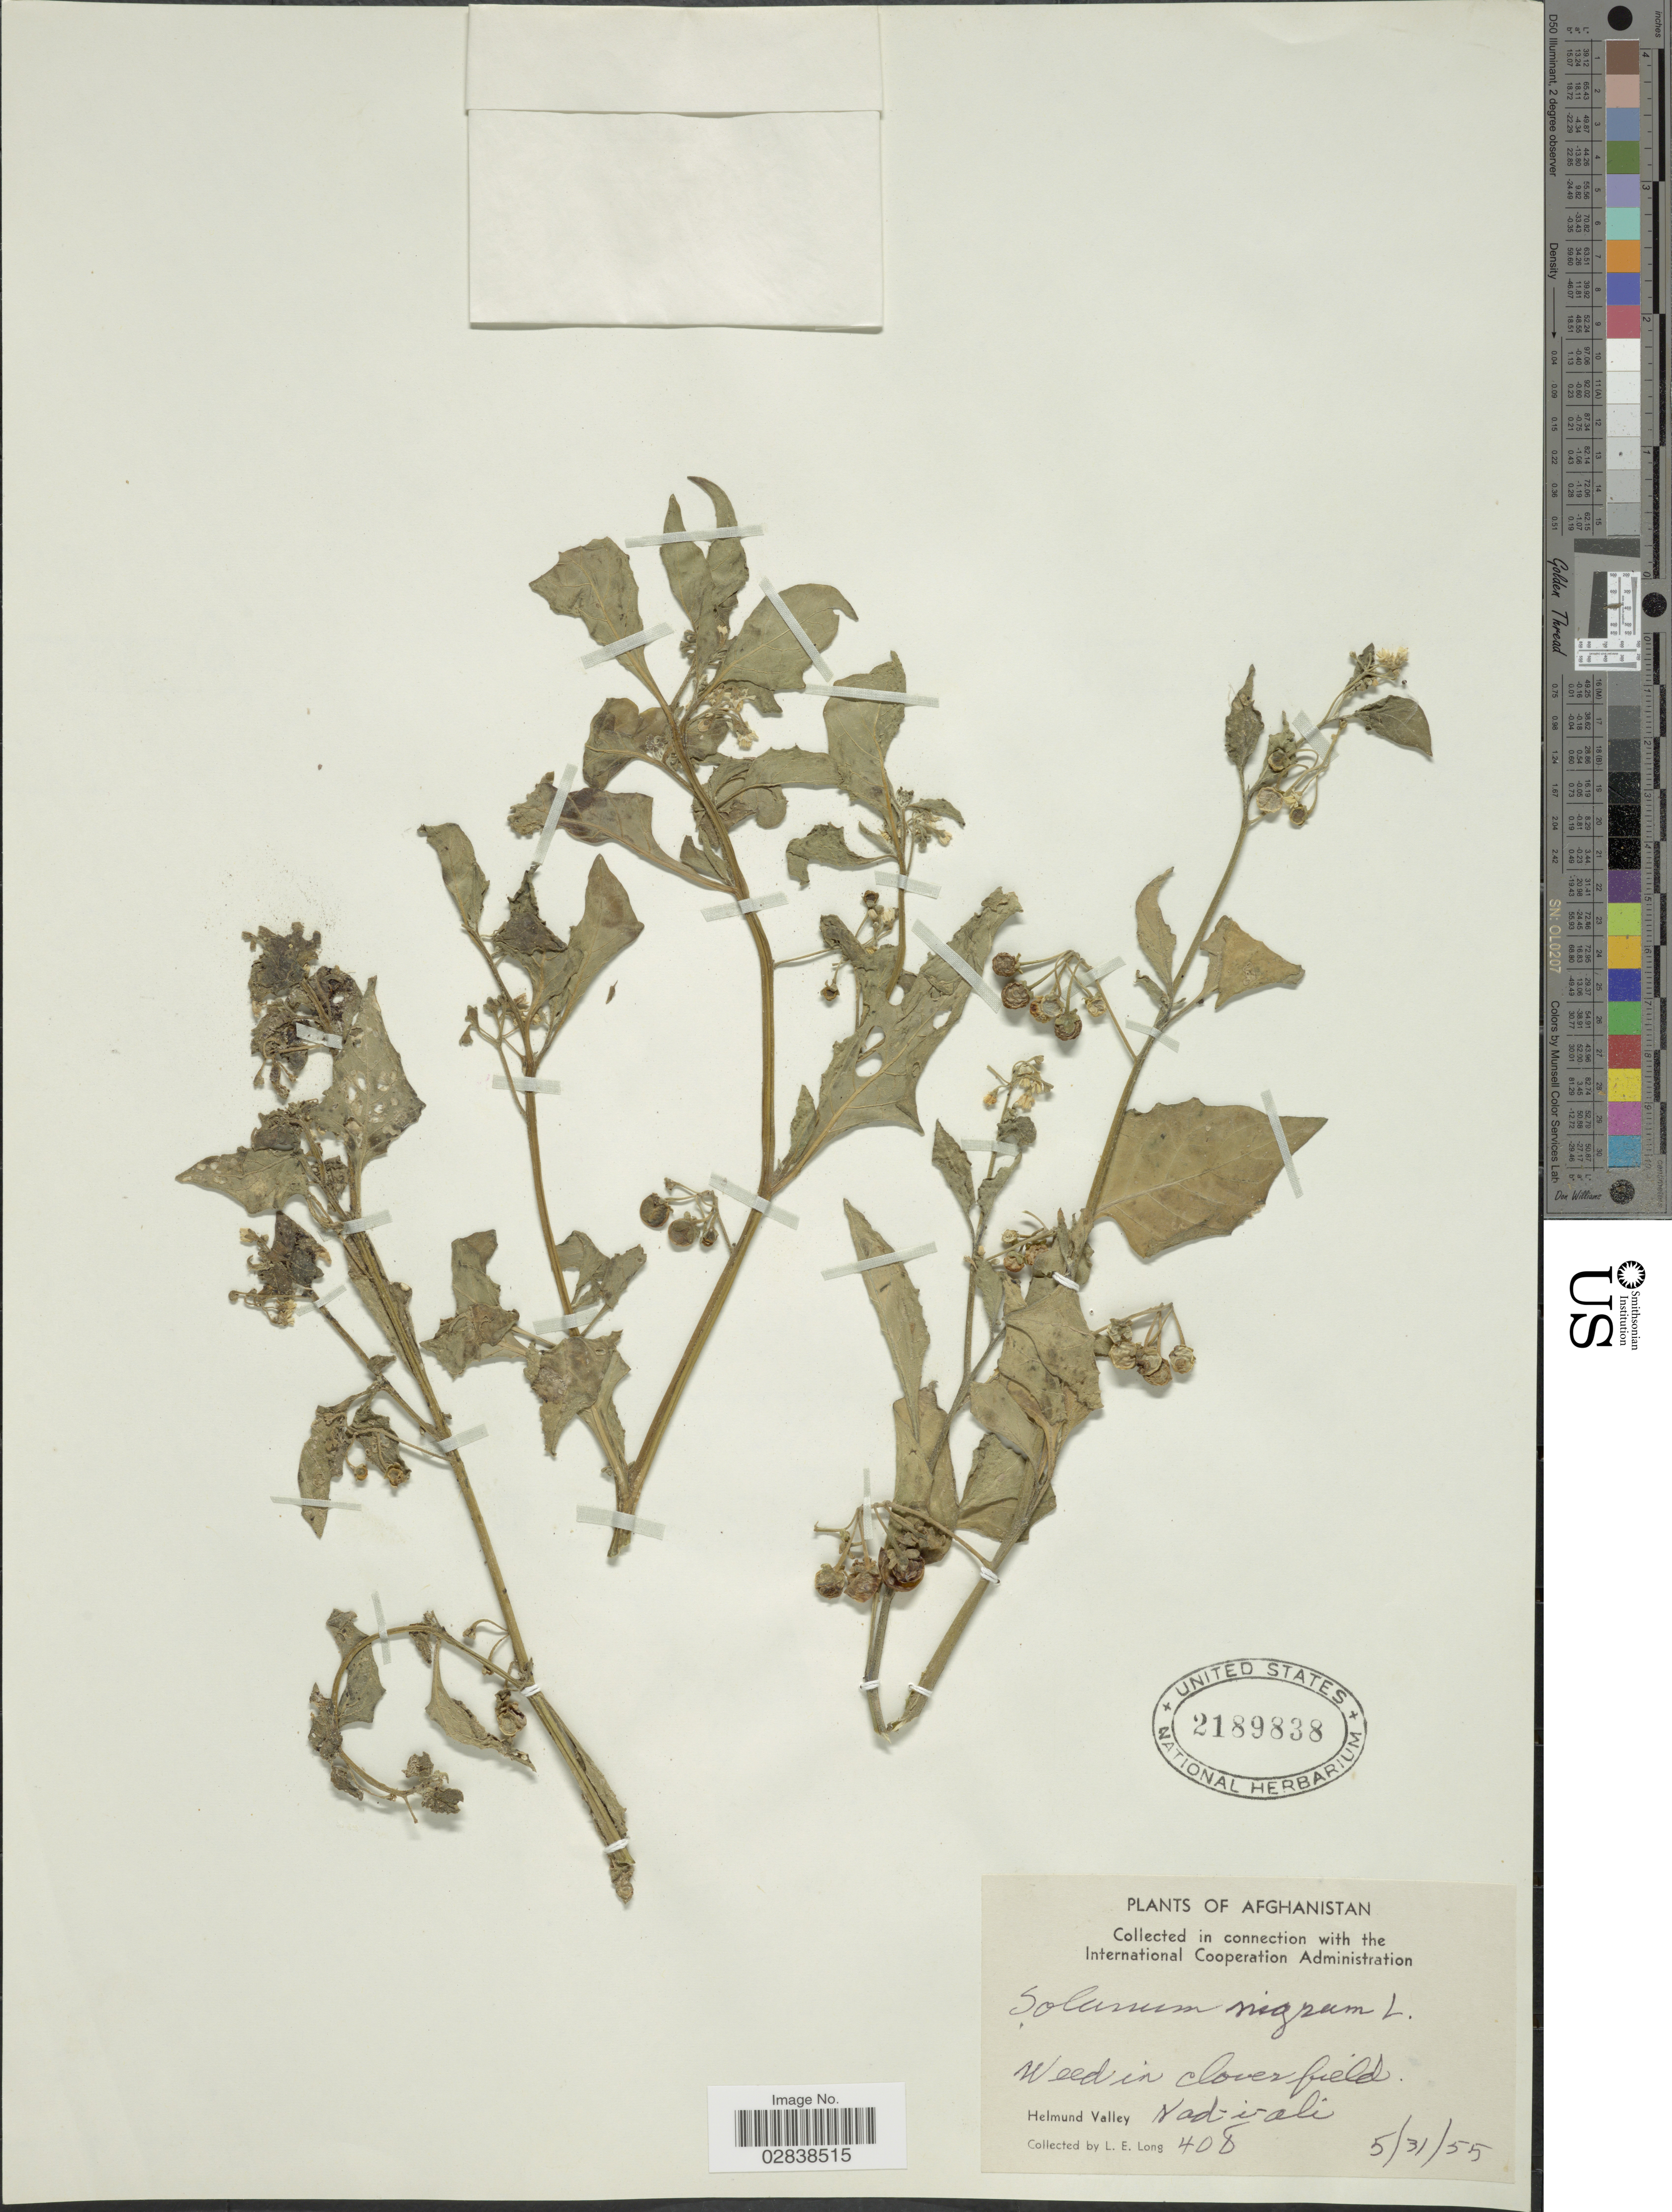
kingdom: Plantae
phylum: Tracheophyta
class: Magnoliopsida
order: Solanales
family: Solanaceae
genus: Solanum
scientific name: Solanum nigrum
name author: L.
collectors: L. E. Long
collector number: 408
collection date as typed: Transcribed d/m/y: 31/5/55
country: Afghanistan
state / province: Helmand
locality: Helmund Valley, Vadiali [interpreted].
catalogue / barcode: US 2189838